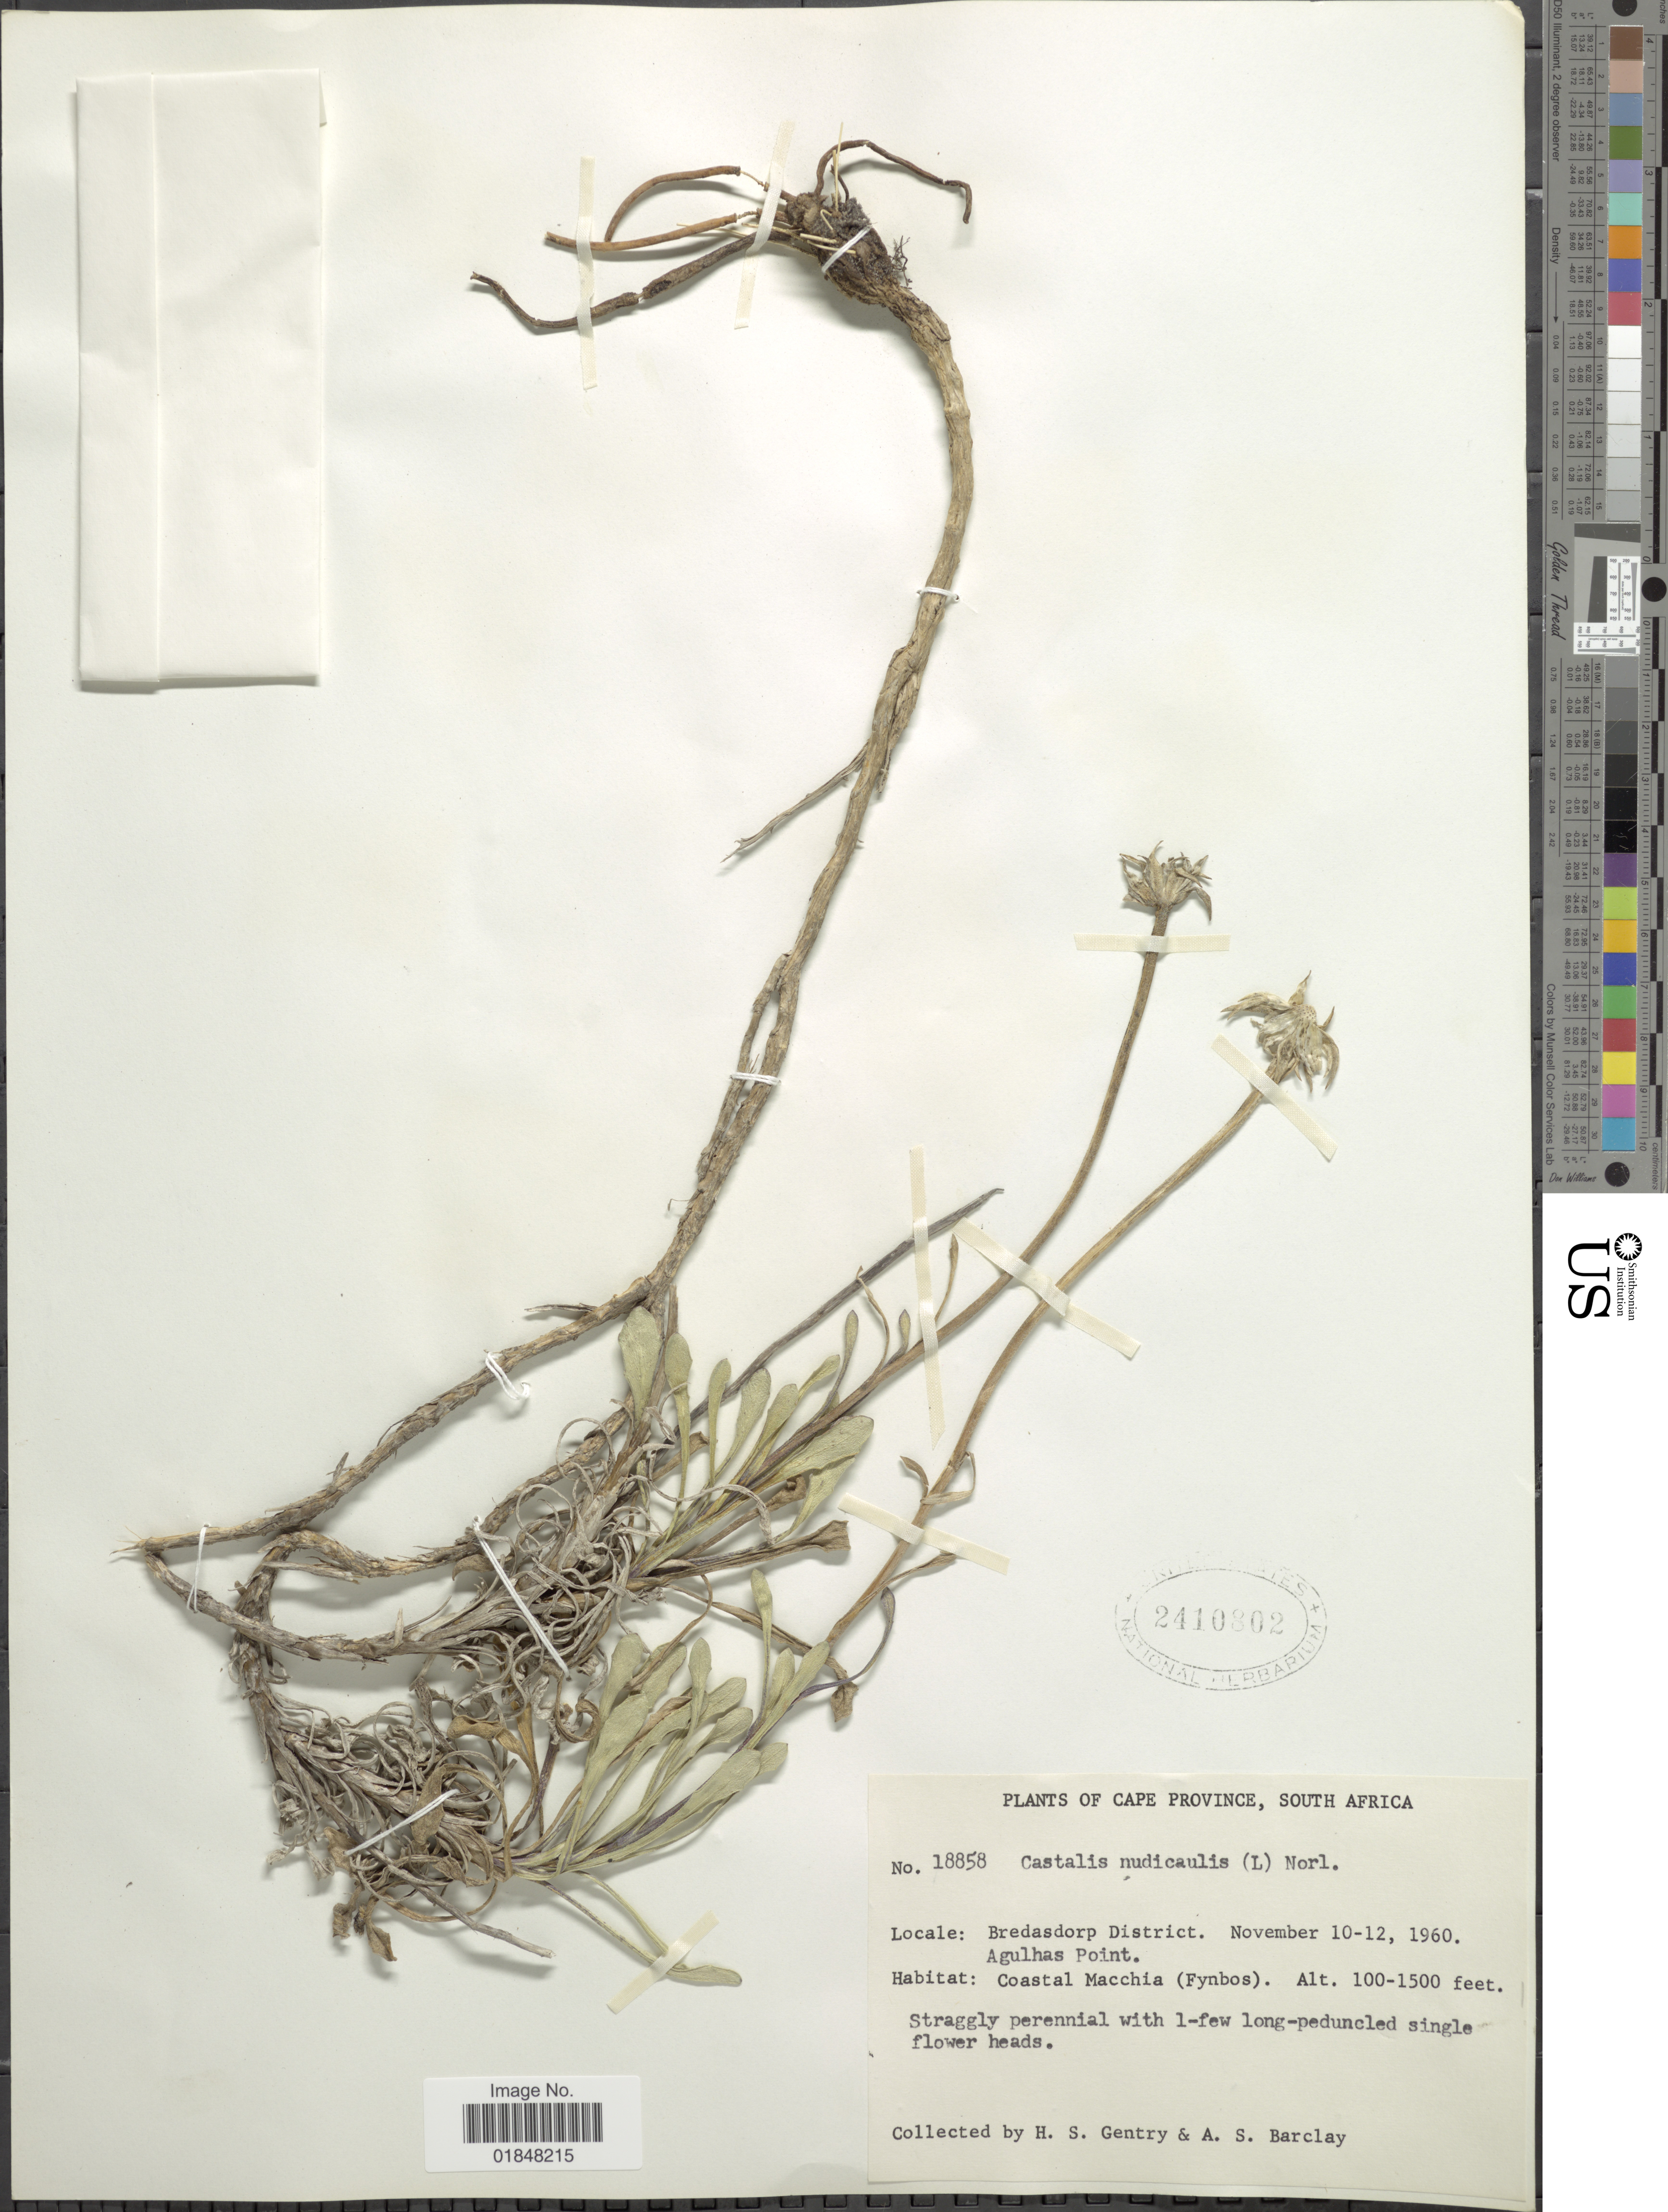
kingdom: Plantae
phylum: Tracheophyta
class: Magnoliopsida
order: Asterales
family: Asteraceae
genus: Dimorphotheca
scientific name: Dimorphotheca nudicaulis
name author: (L.) DC.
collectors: H. S. Gentry & A. S. Barclay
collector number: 18858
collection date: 1960-11-10/1960-11-12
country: South Africa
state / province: Western Cape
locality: Bredasdorp District. Agulhas Point, Coastal Macchia (Fynbos)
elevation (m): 30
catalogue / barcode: US 2410802